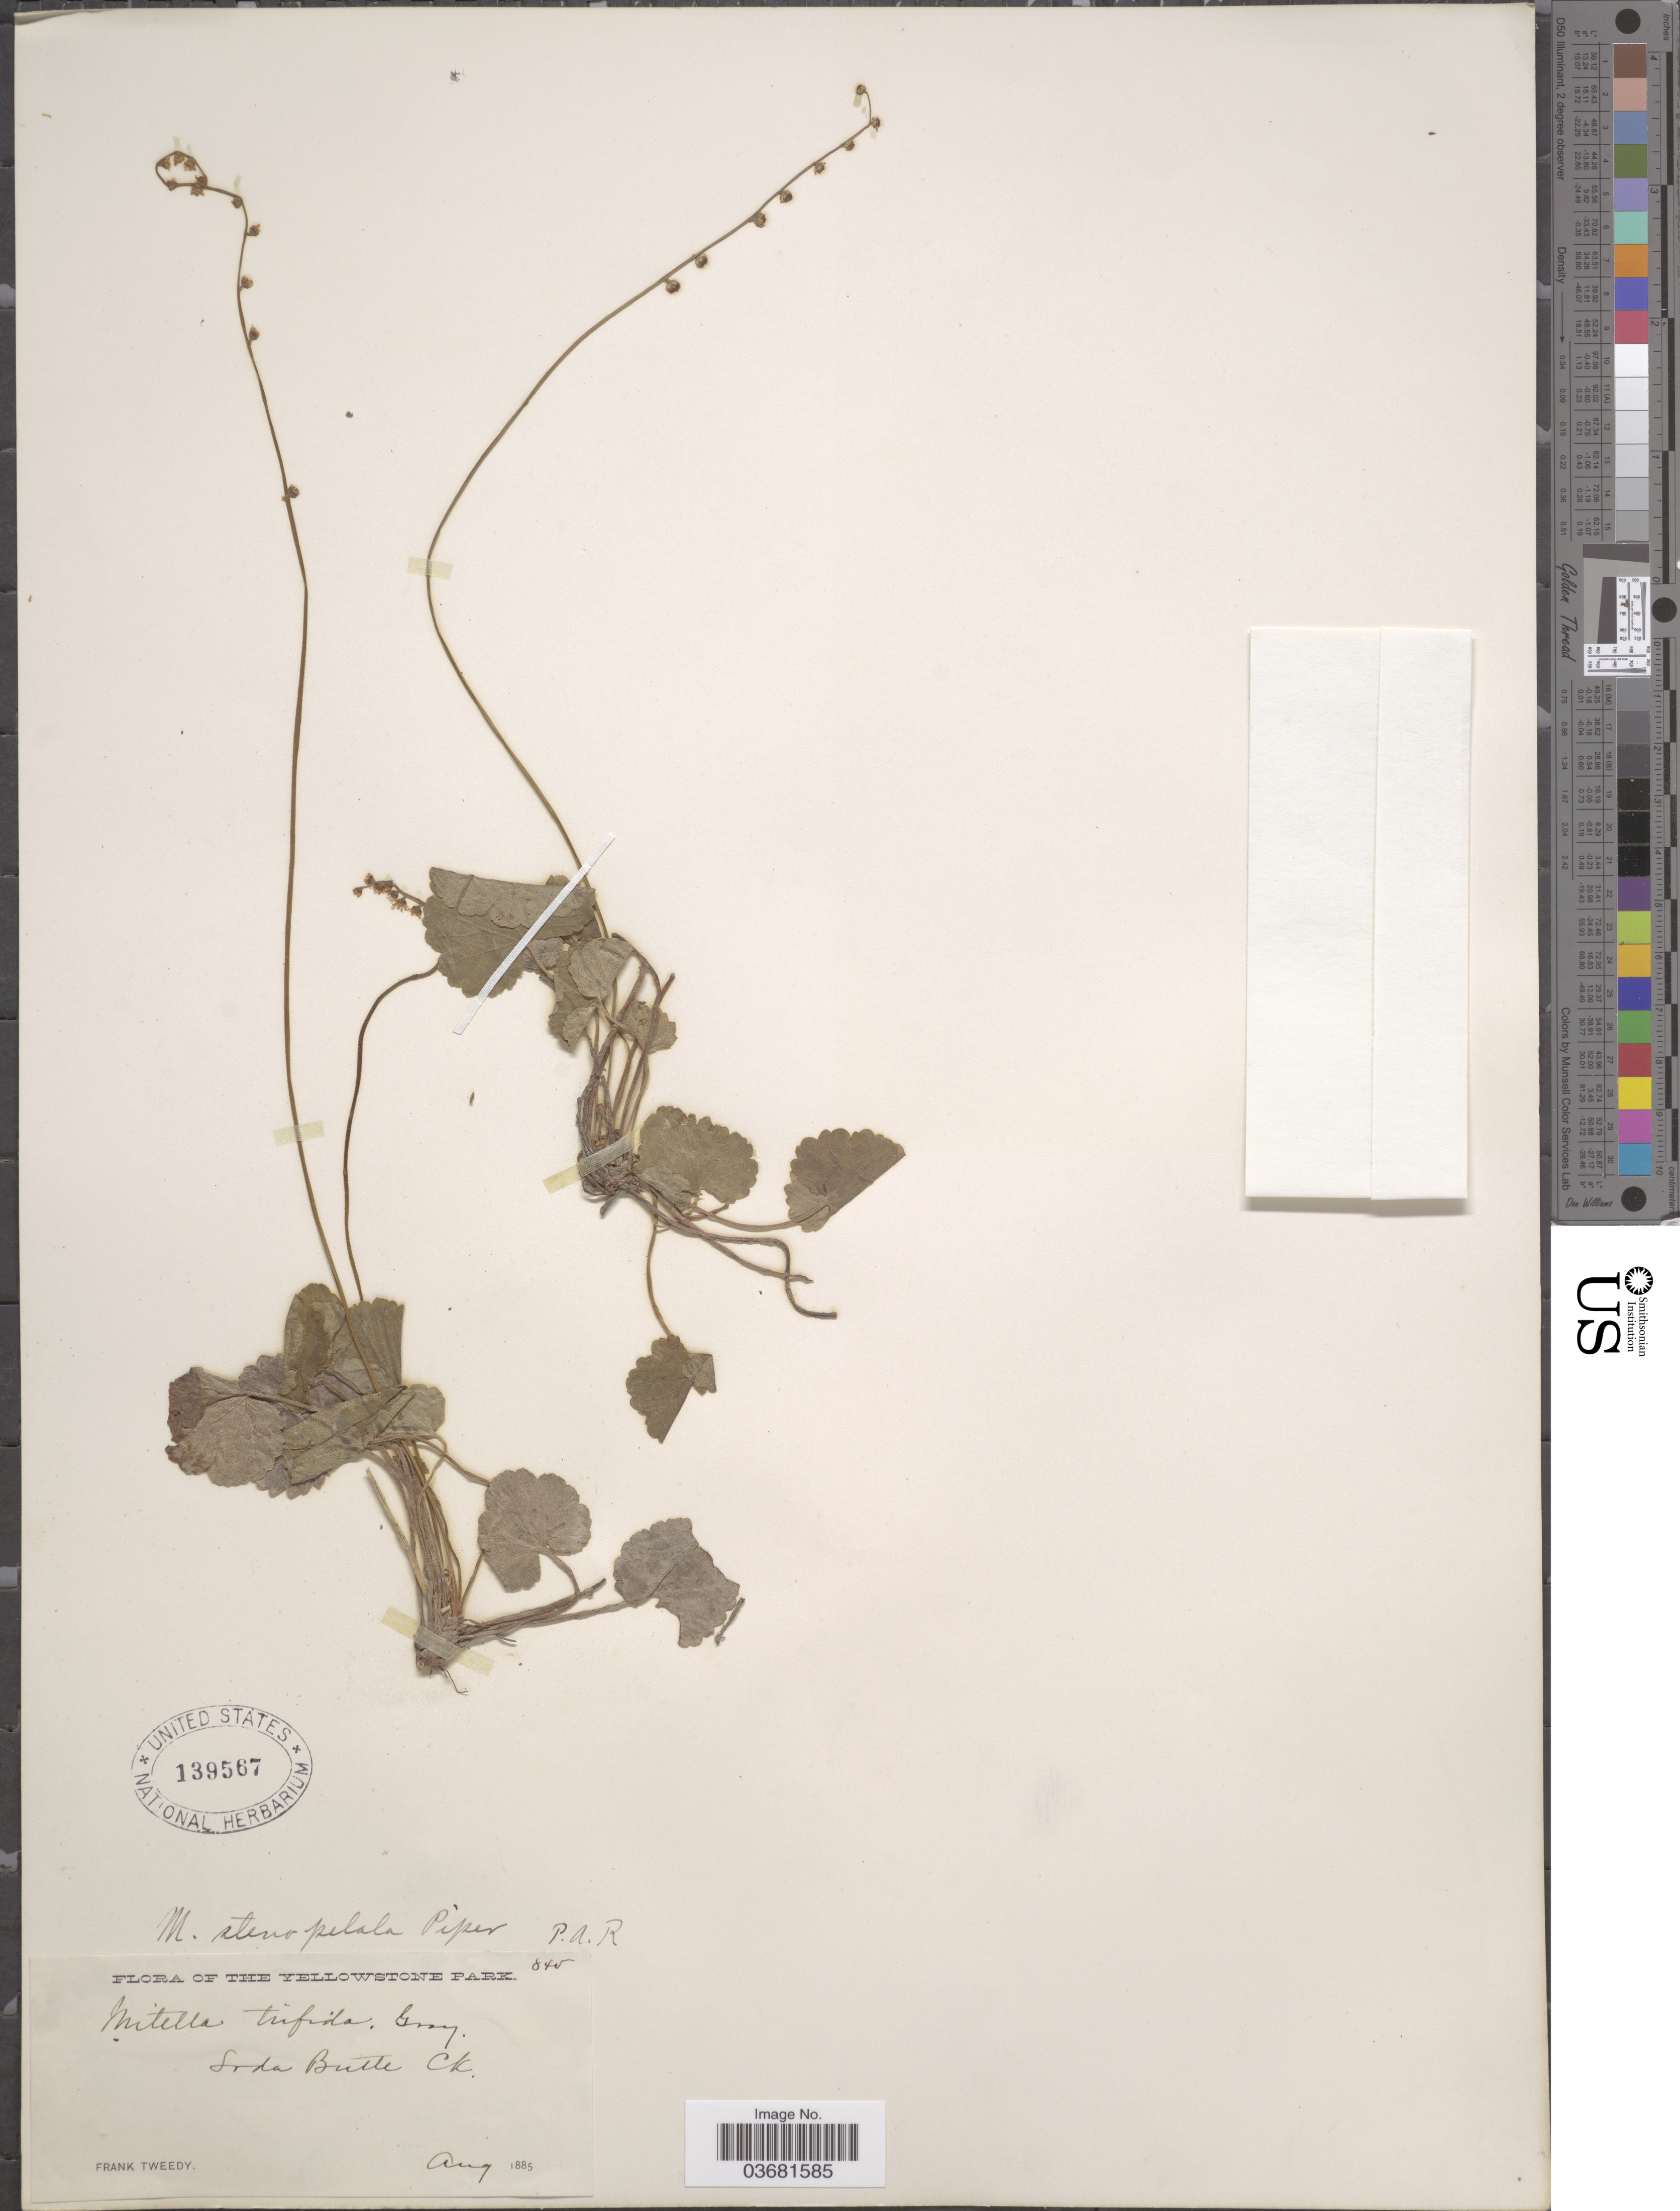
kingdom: Plantae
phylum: Tracheophyta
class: Magnoliopsida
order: Saxifragales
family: Saxifragaceae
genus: Mitella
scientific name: Mitella stenopetala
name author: Piper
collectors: F. Tweedy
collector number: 845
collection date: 1885-08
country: United States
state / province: Wyoming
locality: Yellowstone Park. Soda Butte Ck.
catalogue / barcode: US 139567